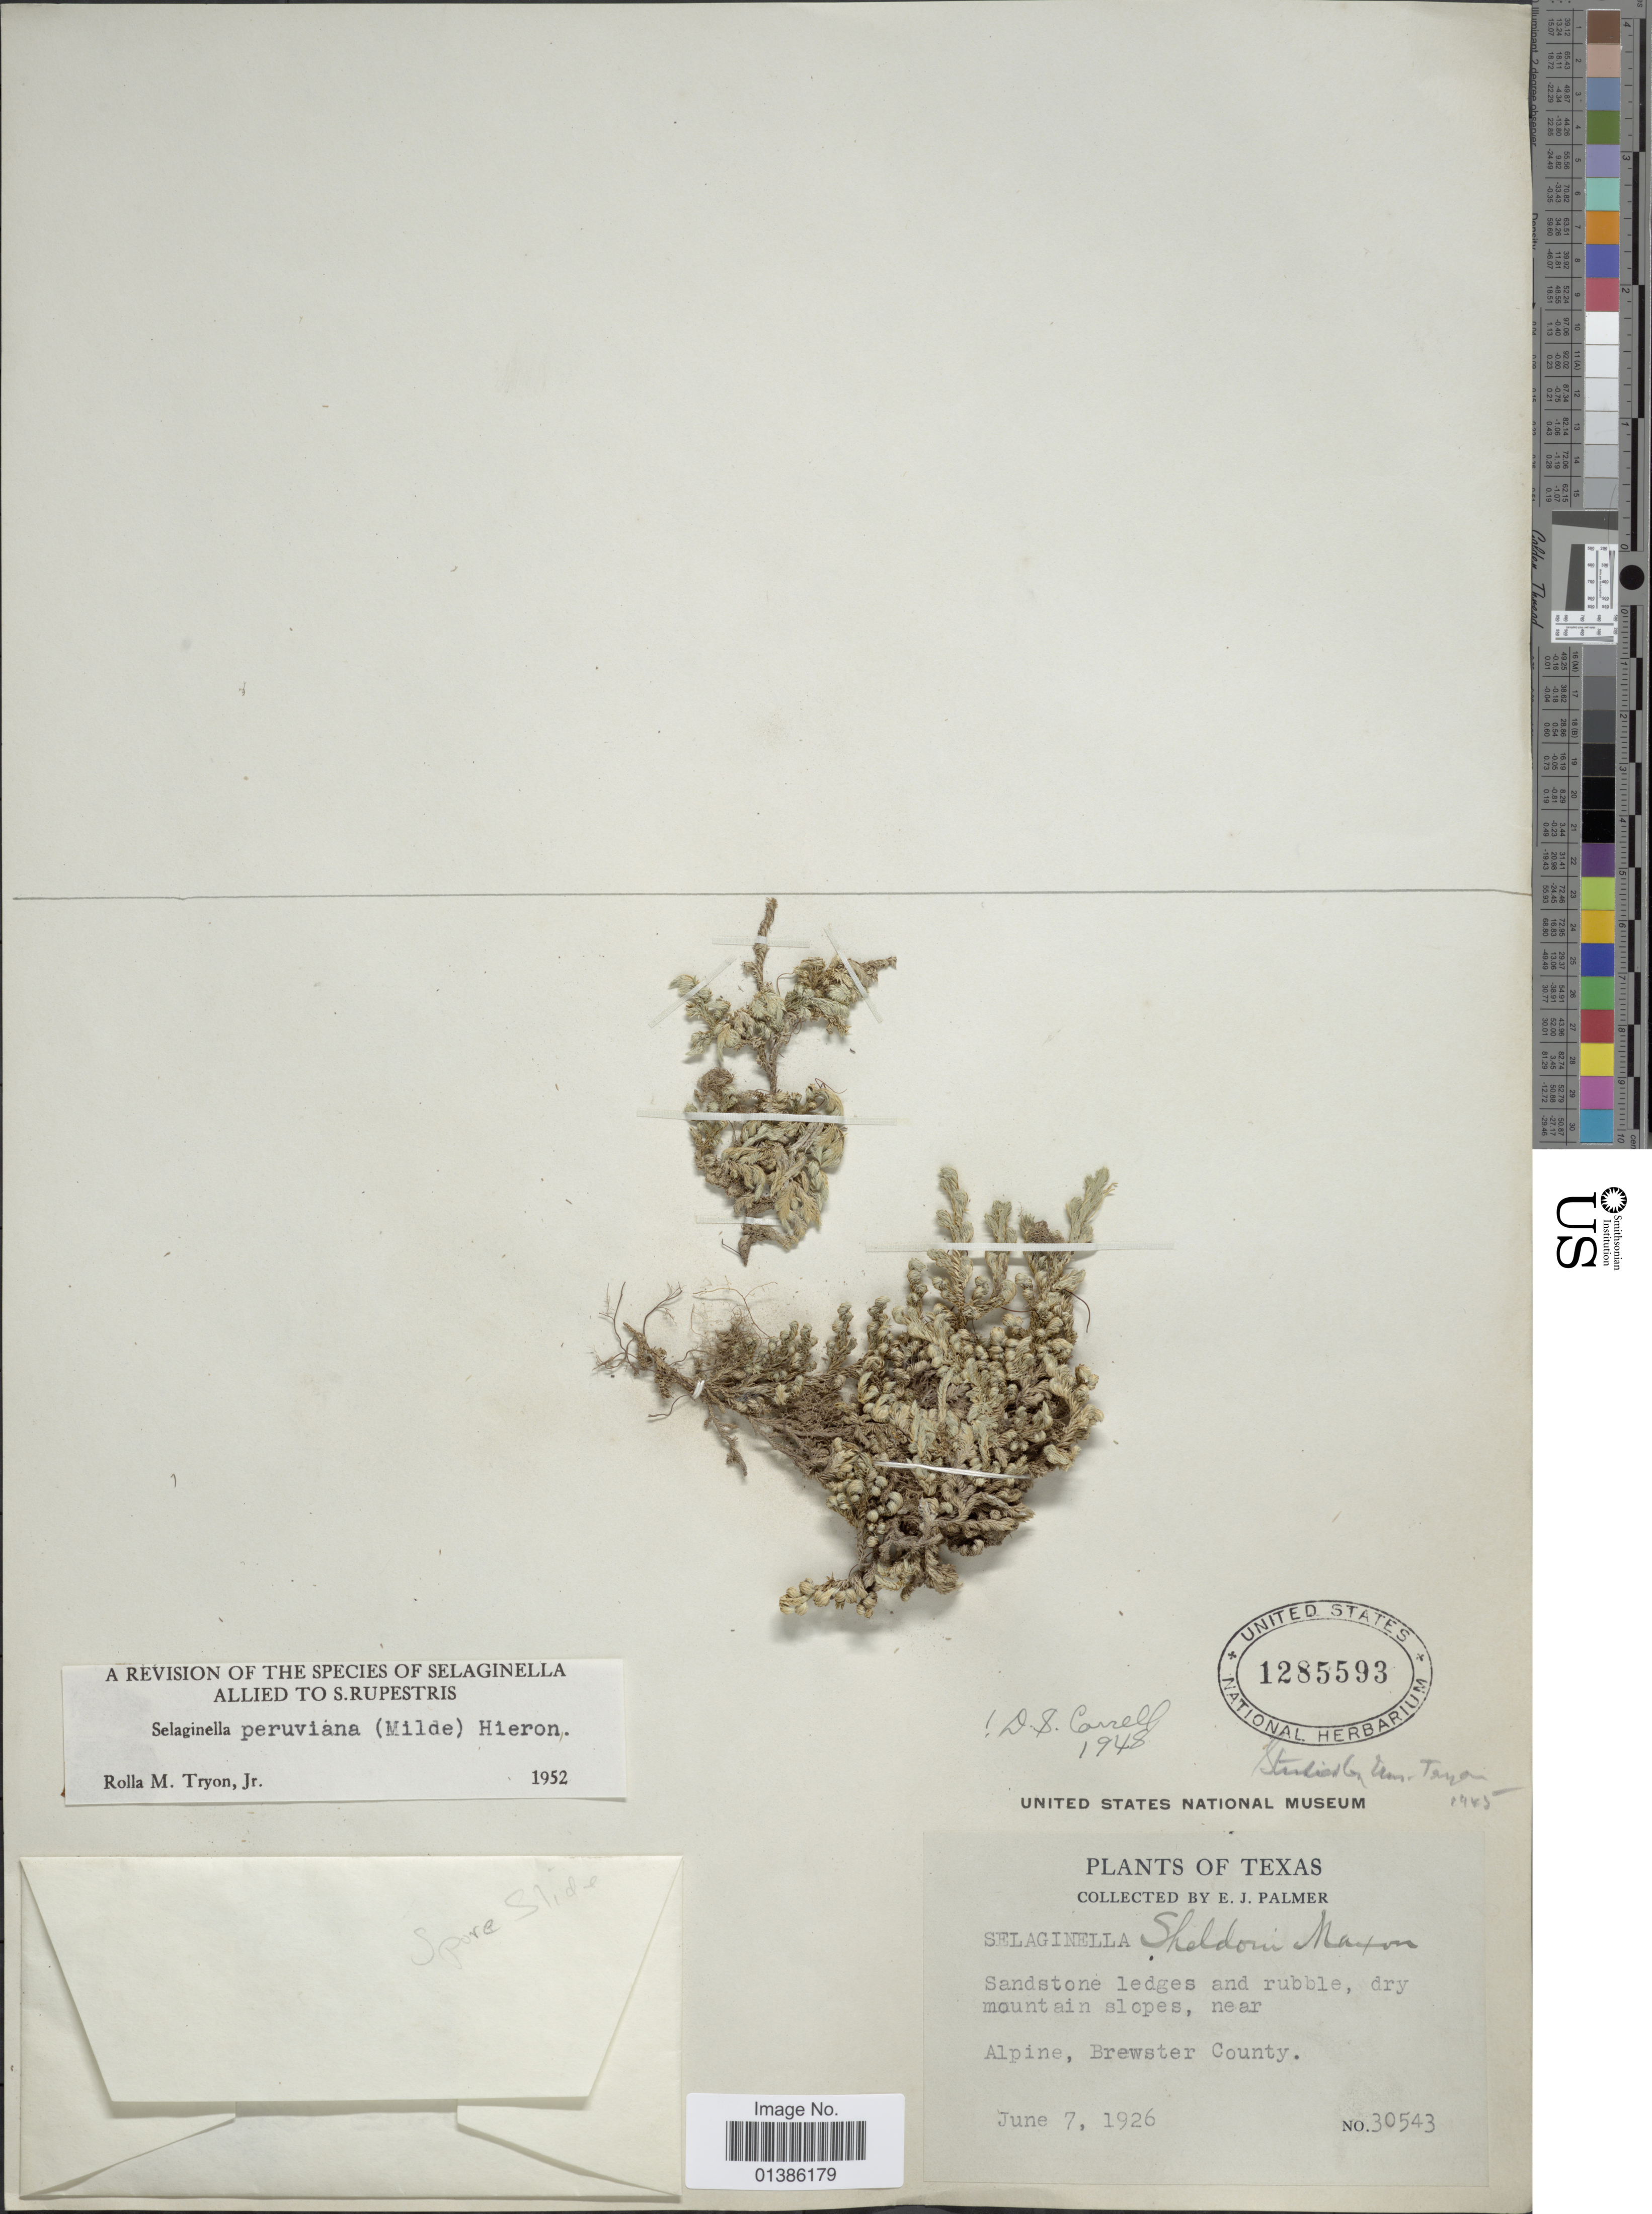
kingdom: Plantae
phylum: Tracheophyta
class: Lycopodiopsida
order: Selaginellales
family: Selaginellaceae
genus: Selaginella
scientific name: Selaginella peruviana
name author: (Milde) Hieron.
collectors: E. J. Palmer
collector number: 30543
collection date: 1926-06-07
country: United States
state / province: Texas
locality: Sandstone ledges and rubble, dry mountain slopes, near Alpine, Brewster County.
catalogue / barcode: US 1285593